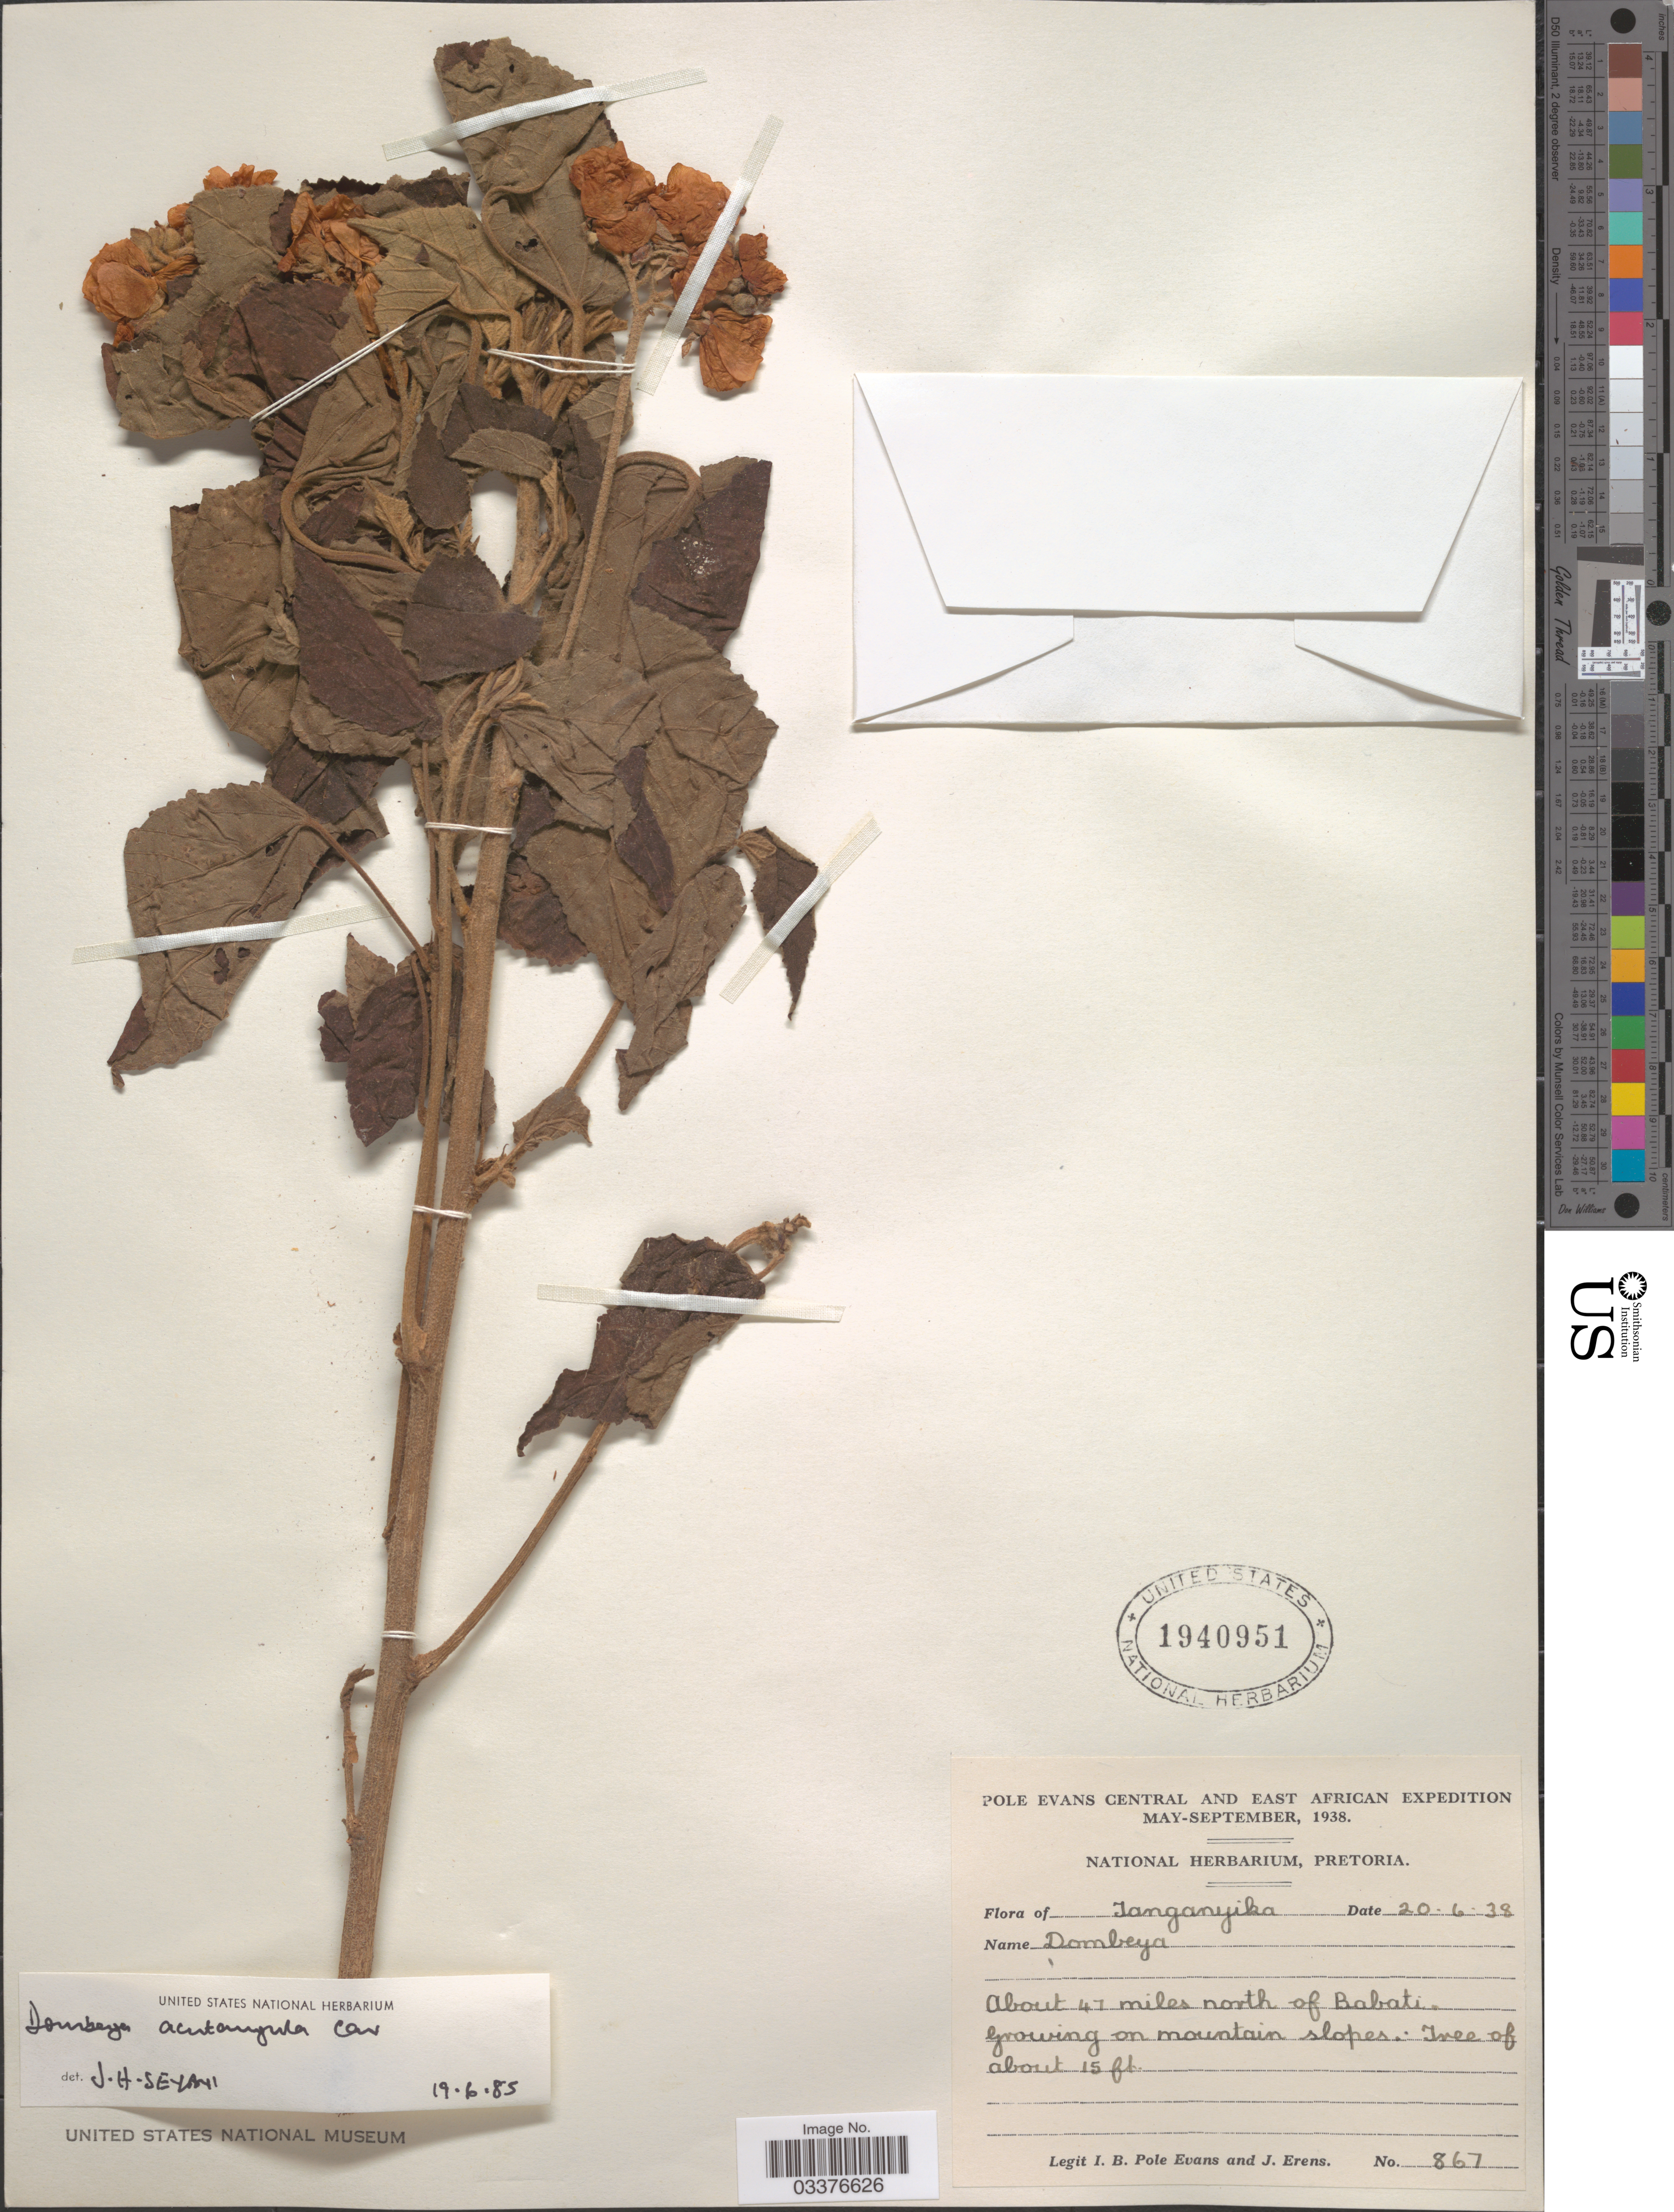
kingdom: Plantae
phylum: Tracheophyta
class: Magnoliopsida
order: Malvales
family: Malvaceae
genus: Dombeya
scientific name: Dombeya cincinnata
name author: K. Schum.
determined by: Jourdain-Fievet, L.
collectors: I. B. Pole-Evans & J. Erens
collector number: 867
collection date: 1938-06-20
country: Tanzania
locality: East Africa. Tanganyika. About 41 miles north of Babati.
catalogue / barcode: US 1940951